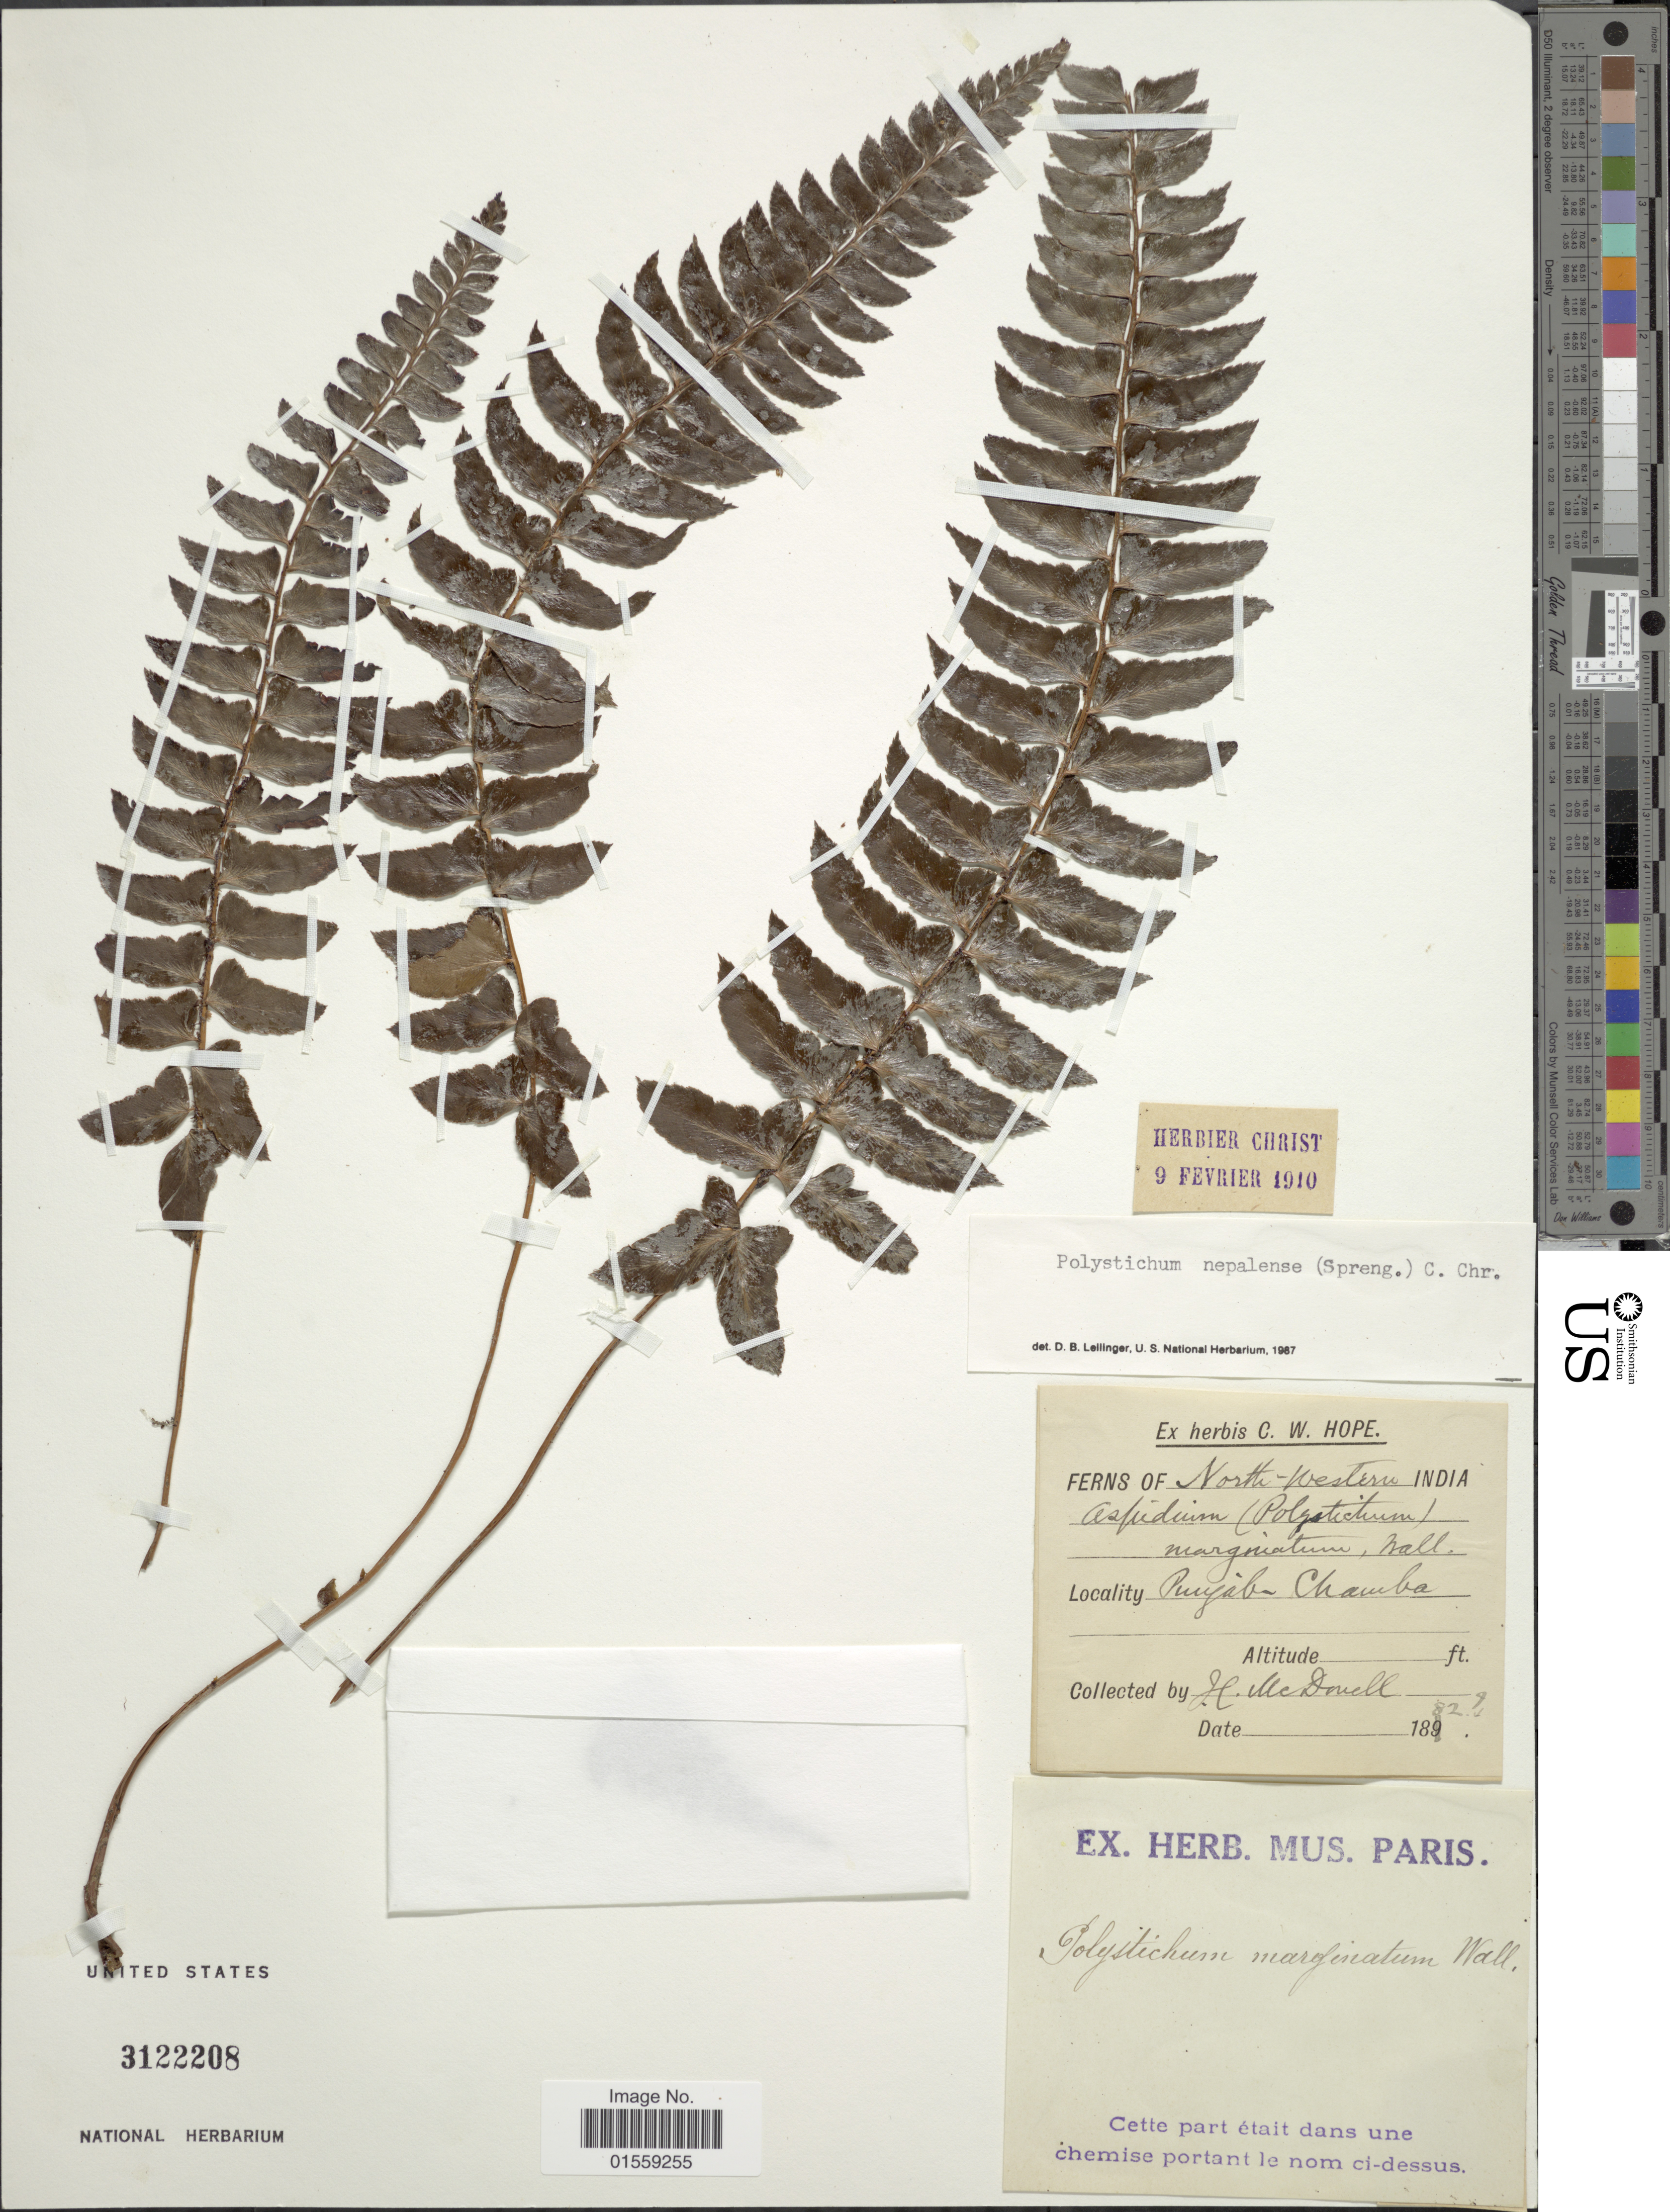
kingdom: Plantae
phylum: Tracheophyta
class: Polypodiopsida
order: Polypodiales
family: Dryopteridaceae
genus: Polystichum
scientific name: Polystichum nepalense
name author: (Spreng.) C. Chr.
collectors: H. McDonell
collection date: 1882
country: India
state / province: Punjab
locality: Punjab-Chamba.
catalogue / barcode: US 3122208